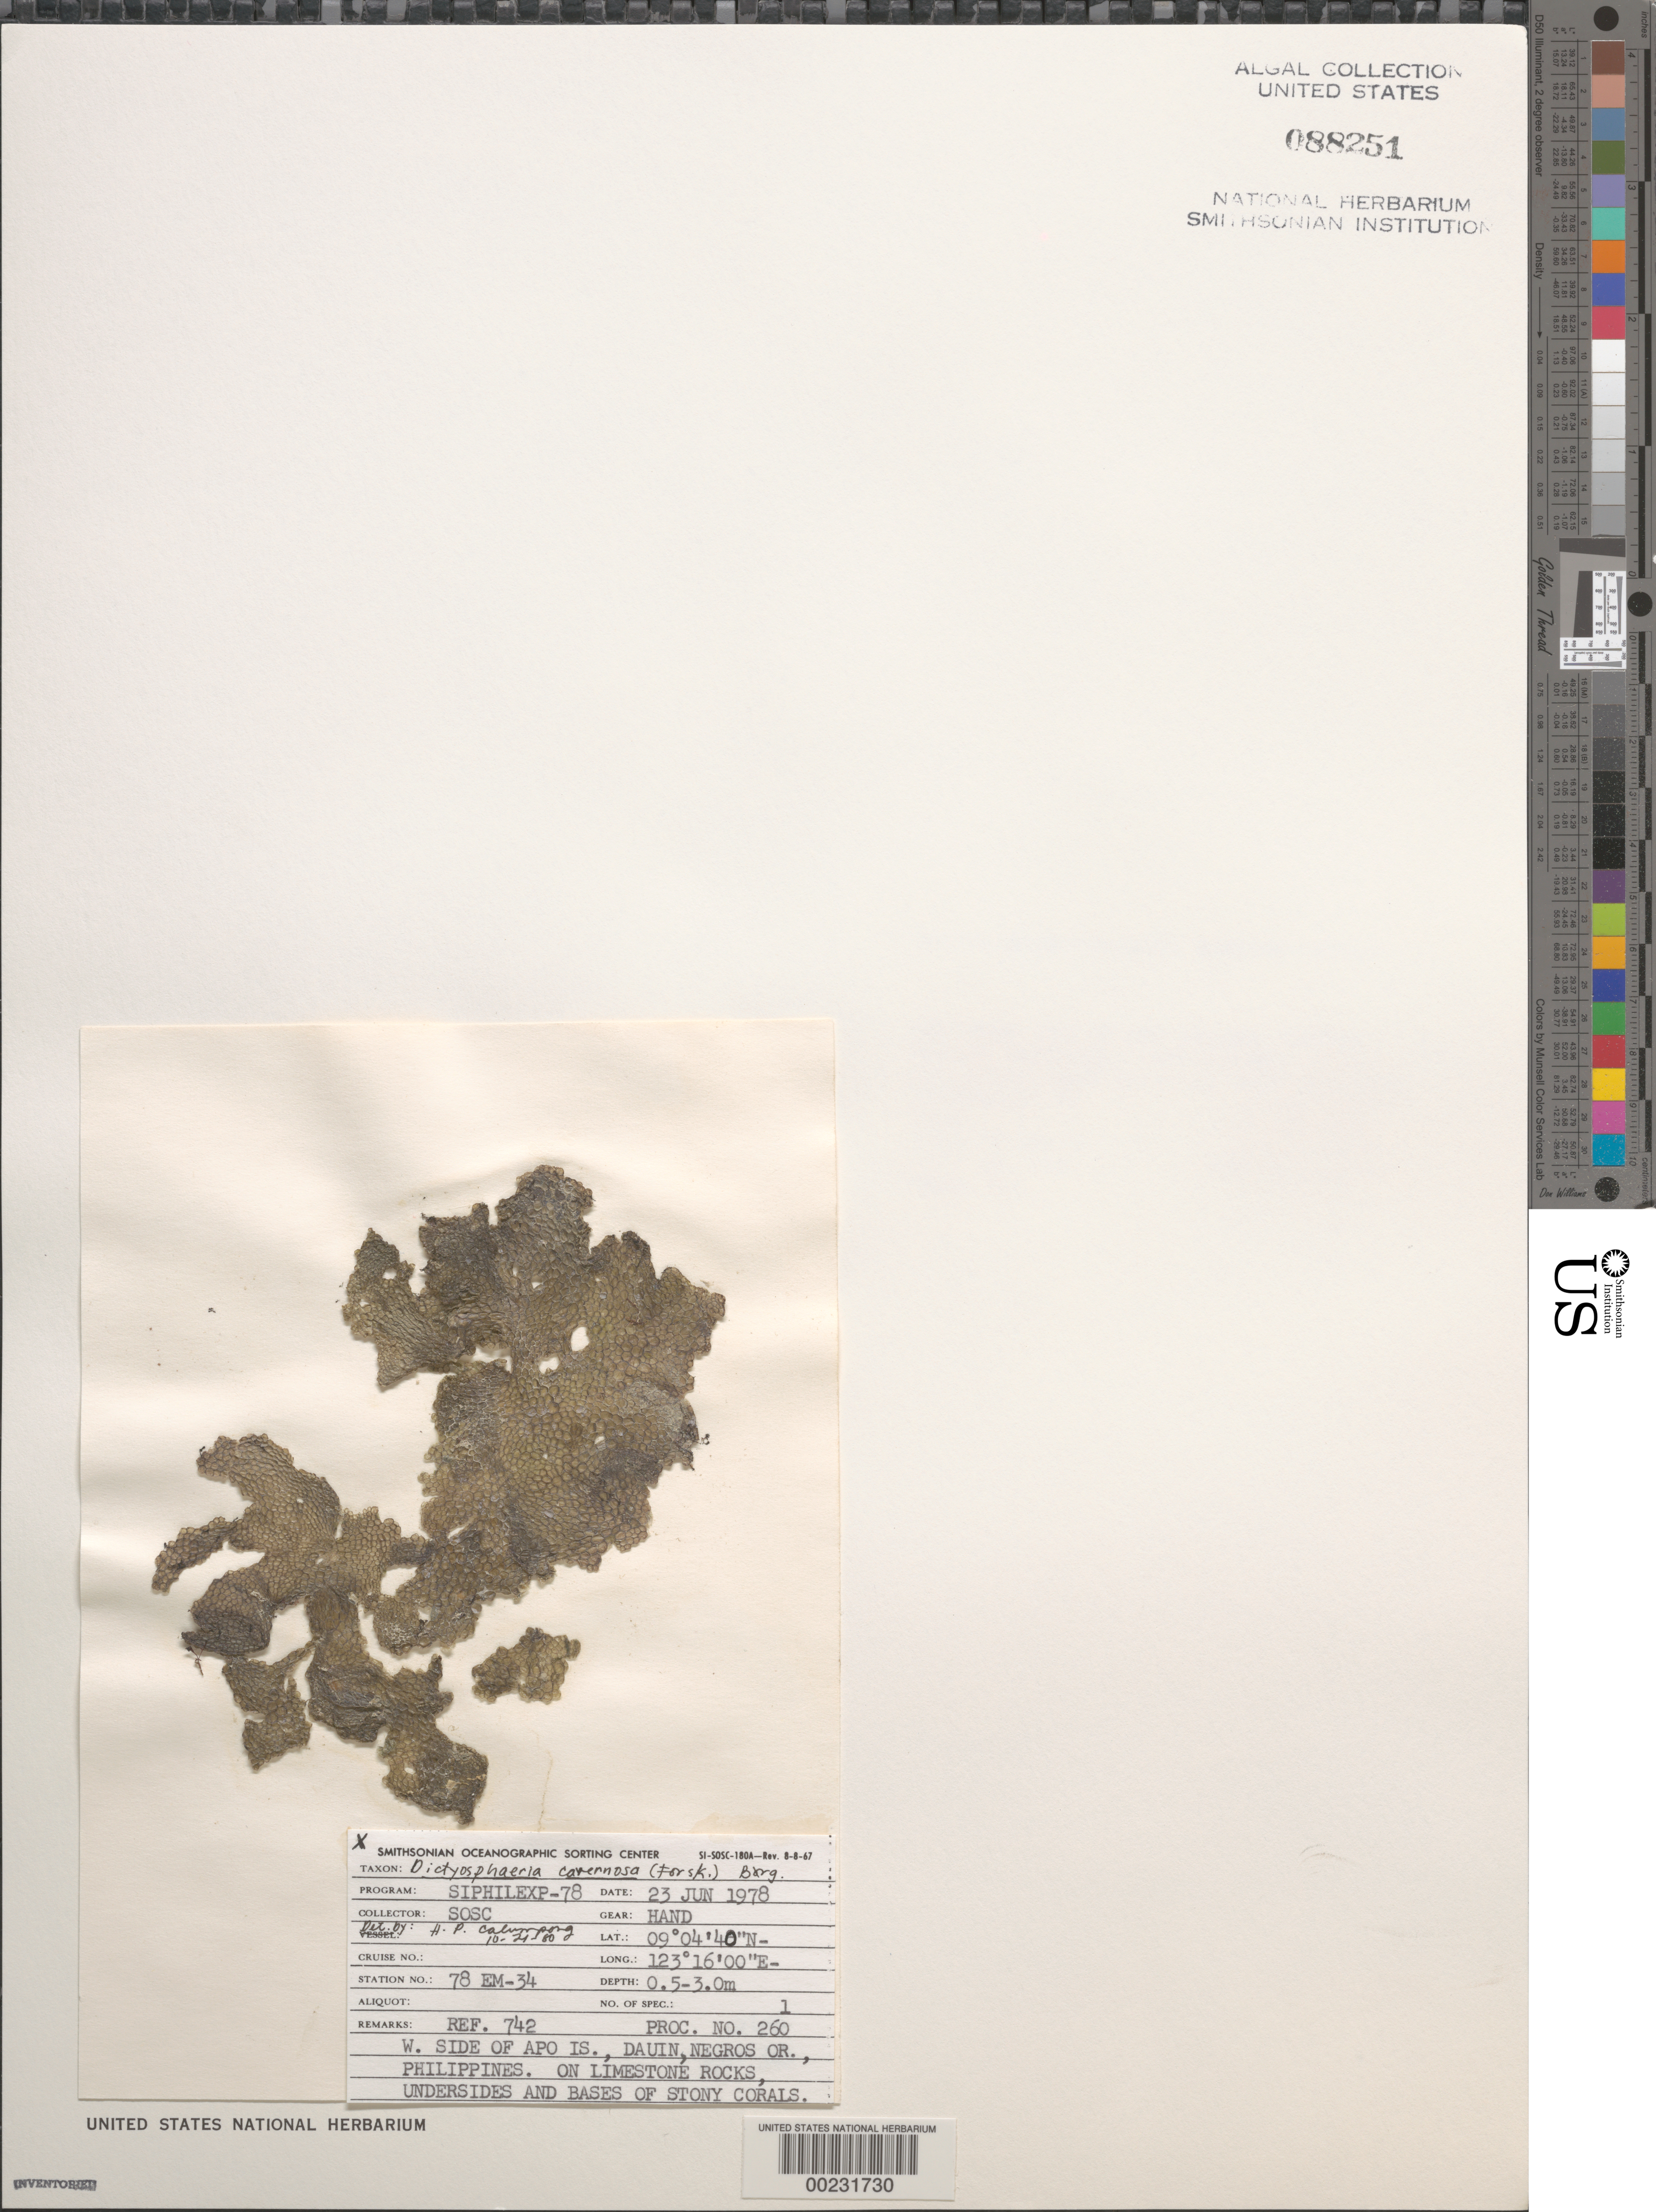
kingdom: Plantae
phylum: Chlorophyta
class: Ulvophyceae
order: Siphonocladales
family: Siphonocladaceae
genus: Dictyosphaeria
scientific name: Dictyosphaeria cavernosa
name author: (Forssk.) Børgesen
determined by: Calumpong, H. P.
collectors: SOSC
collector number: Station 78 Em-34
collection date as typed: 23 Jun 1978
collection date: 1978-06-23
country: Philippines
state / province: Central Visayas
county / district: Negros Oriental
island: Apo Island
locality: Apo Island, Dauin, Negros Oriental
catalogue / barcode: US 88251